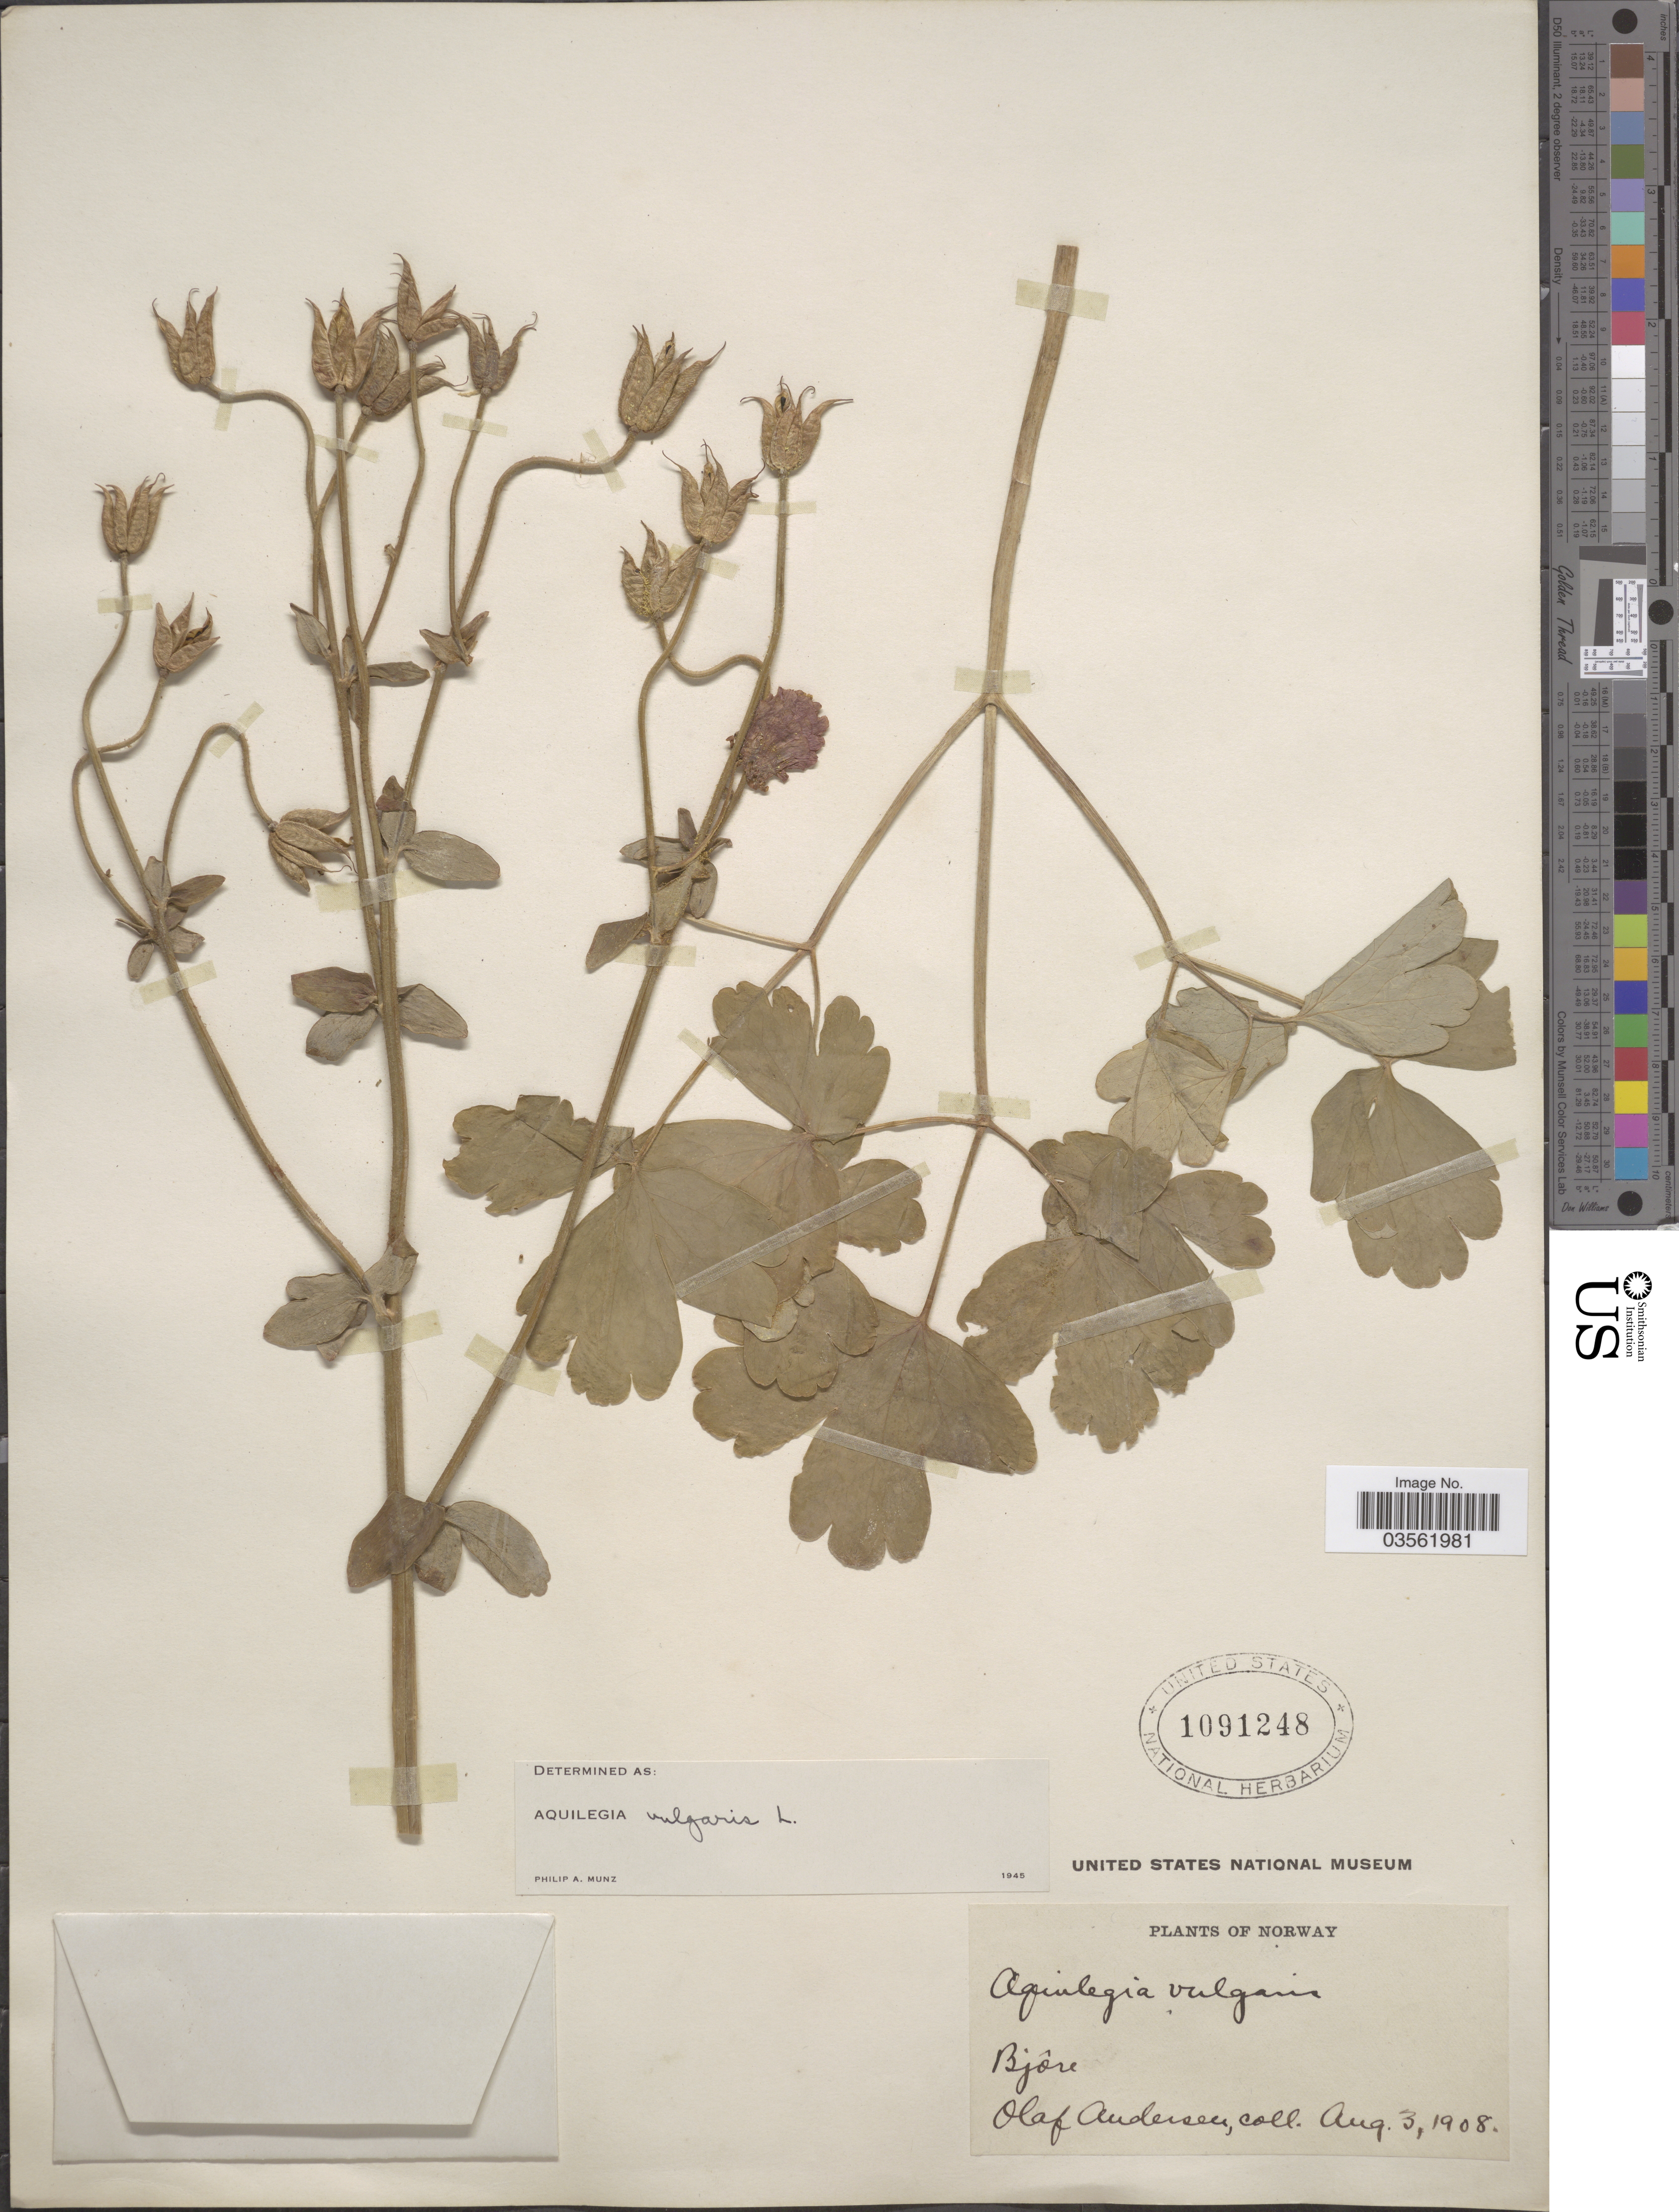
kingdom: Plantae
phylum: Tracheophyta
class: Magnoliopsida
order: Ranunculales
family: Ranunculaceae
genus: Aquilegia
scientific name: Aquilegia vulgaris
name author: L.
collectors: O. Andersen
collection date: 1908-08-03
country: Norway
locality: Bjôre.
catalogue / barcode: US 1091248